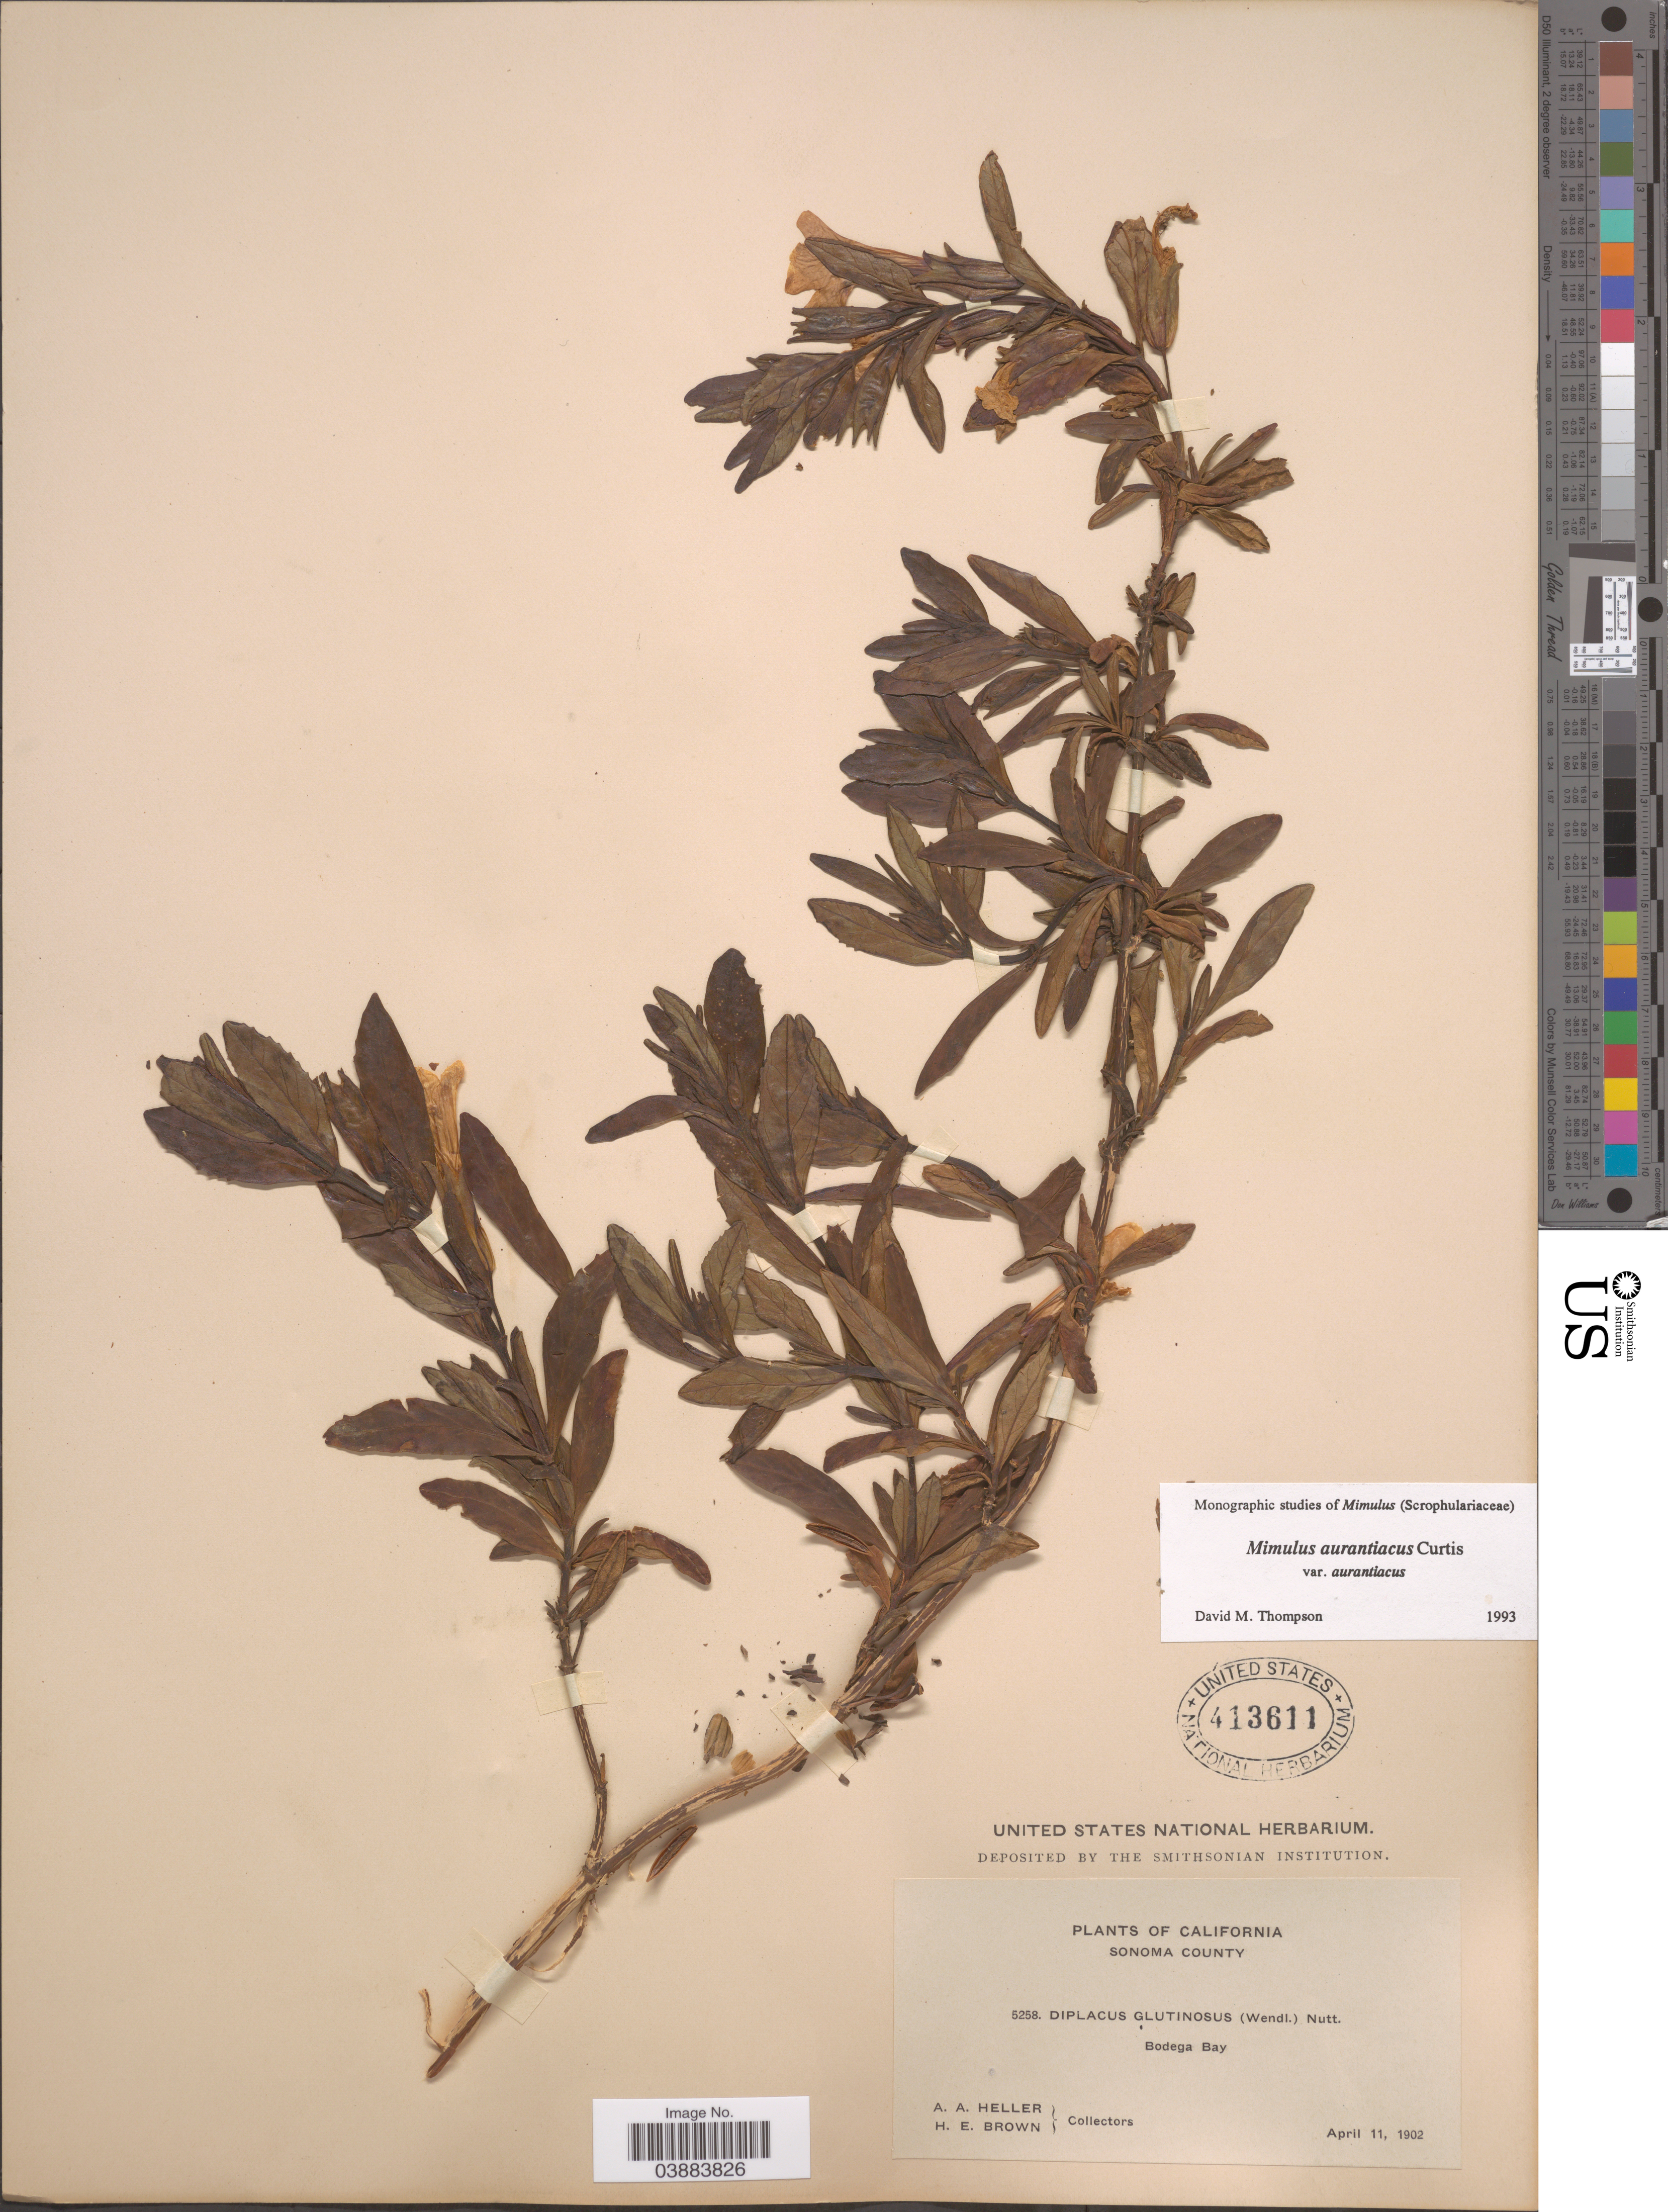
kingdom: Plantae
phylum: Tracheophyta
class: Magnoliopsida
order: Lamiales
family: Phrymaceae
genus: Diplacus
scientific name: Diplacus aurantiacus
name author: (Curtis) Jeps.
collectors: A. A. Heller & H. E. Brown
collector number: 5258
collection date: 1902-04-11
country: United States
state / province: California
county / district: Sonoma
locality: Sonoma County. Bodega Bay.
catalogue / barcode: US 413611